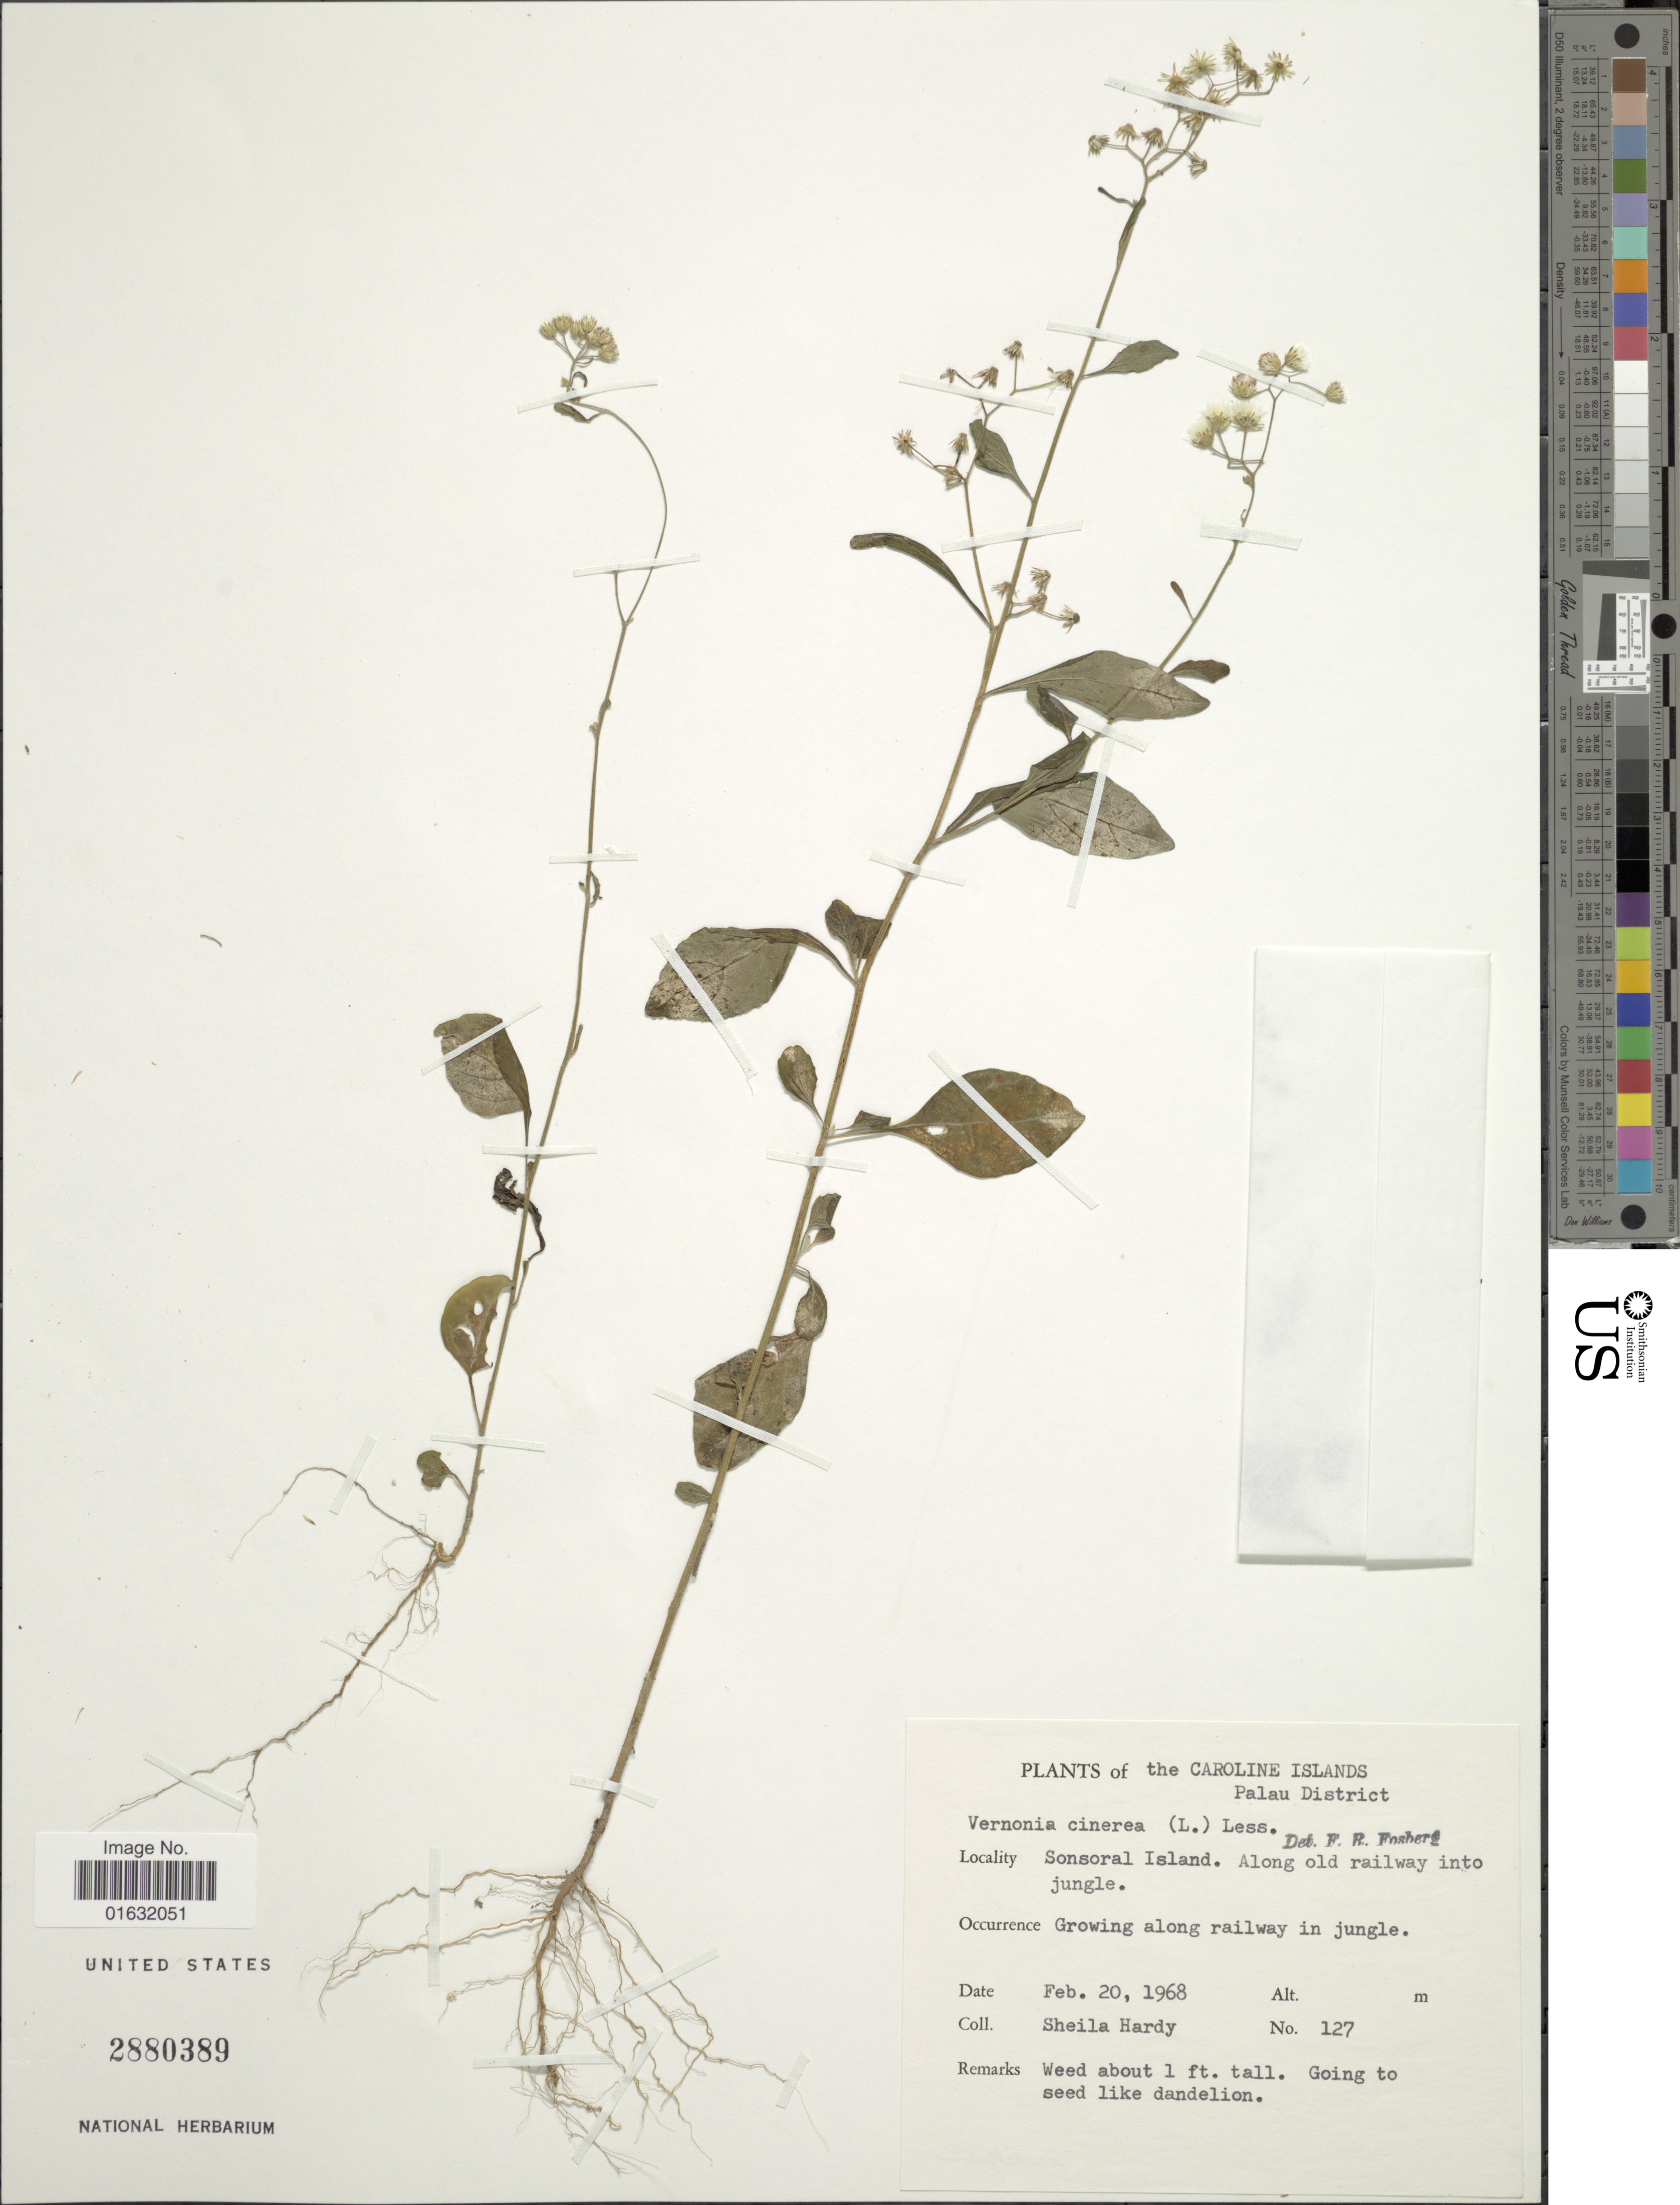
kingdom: Plantae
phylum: Tracheophyta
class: Magnoliopsida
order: Asterales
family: Asteraceae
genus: Cyanthillium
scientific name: Cyanthillium cinereum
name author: (L.) H. Rob.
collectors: S. Hardy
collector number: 127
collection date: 1968-02-20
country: Palau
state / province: Belau Outliers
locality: The Caroline Islands, Palau District, Sonsoral Island. Along old railway into jungle.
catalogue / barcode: US 2880389